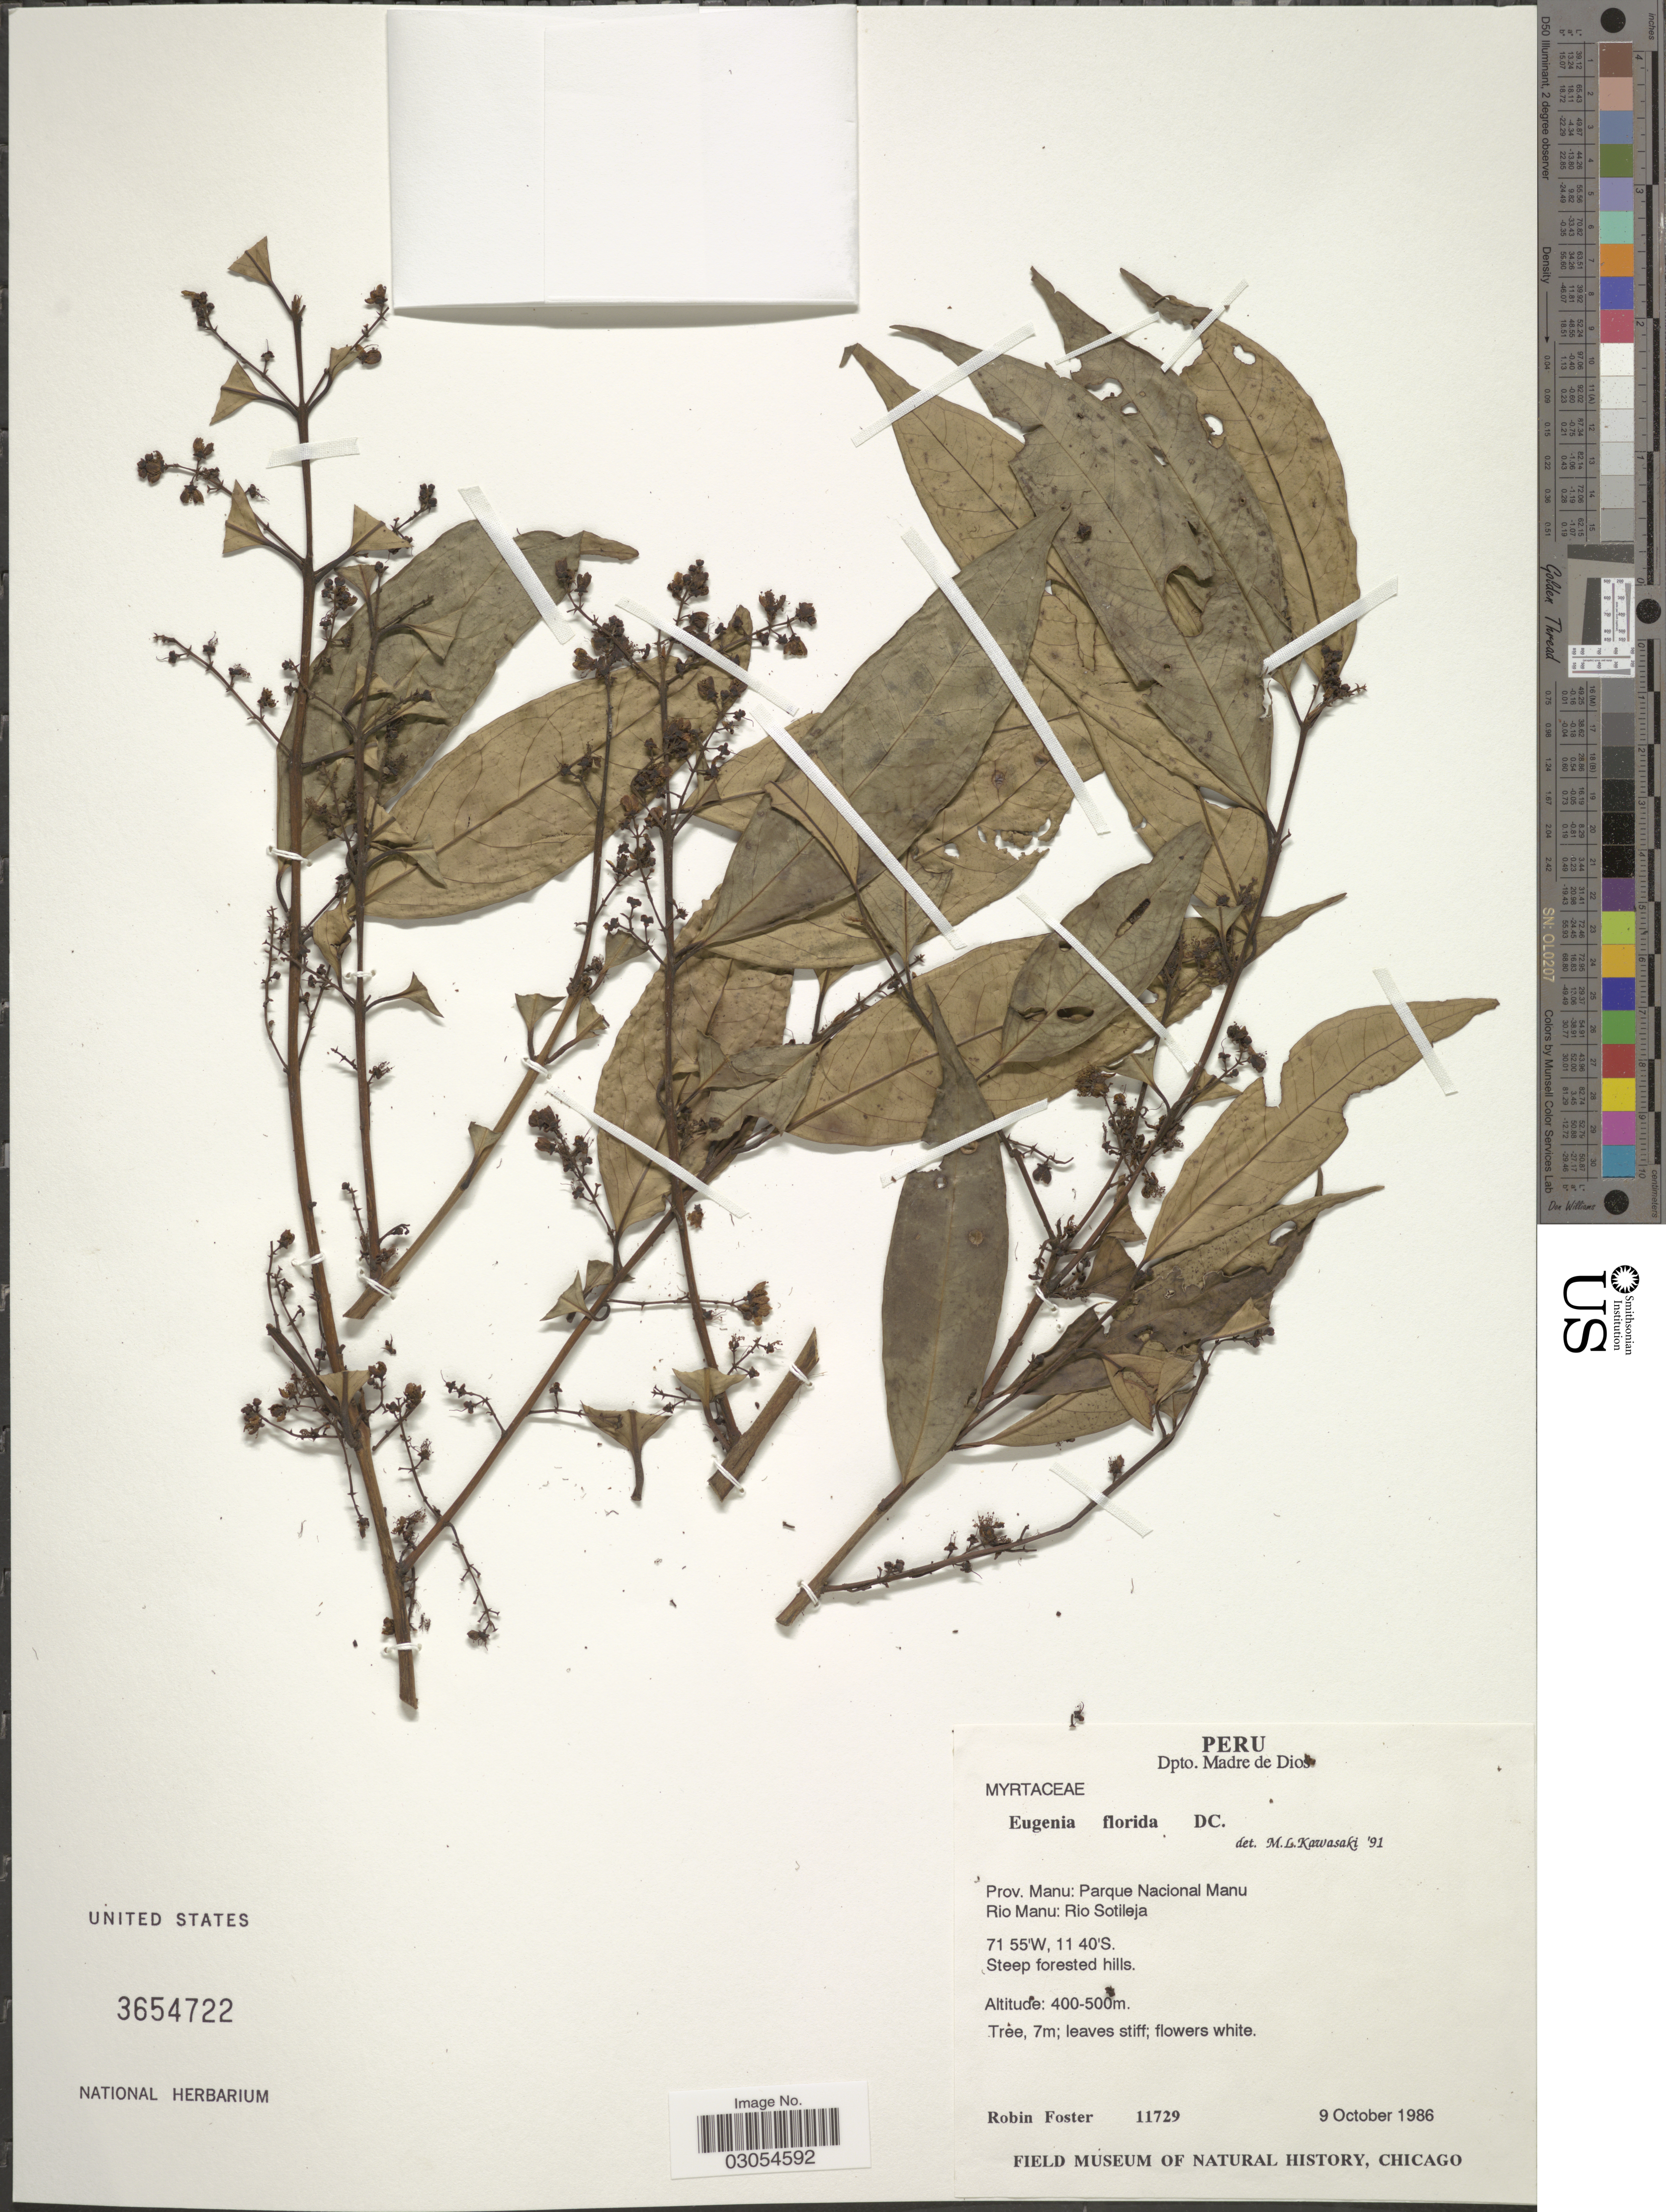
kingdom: Plantae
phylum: Tracheophyta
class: Magnoliopsida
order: Myrtales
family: Myrtaceae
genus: Eugenia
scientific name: Eugenia florida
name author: DC.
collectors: R. B. Foster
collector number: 11729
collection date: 1986-10-09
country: Peru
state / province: Madre de Dios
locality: Dpto. Madre de Dios. Prov. Manu: Parque Nacional Manu. Rio Manu: Rio Sotileja.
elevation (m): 400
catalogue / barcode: US 3654722